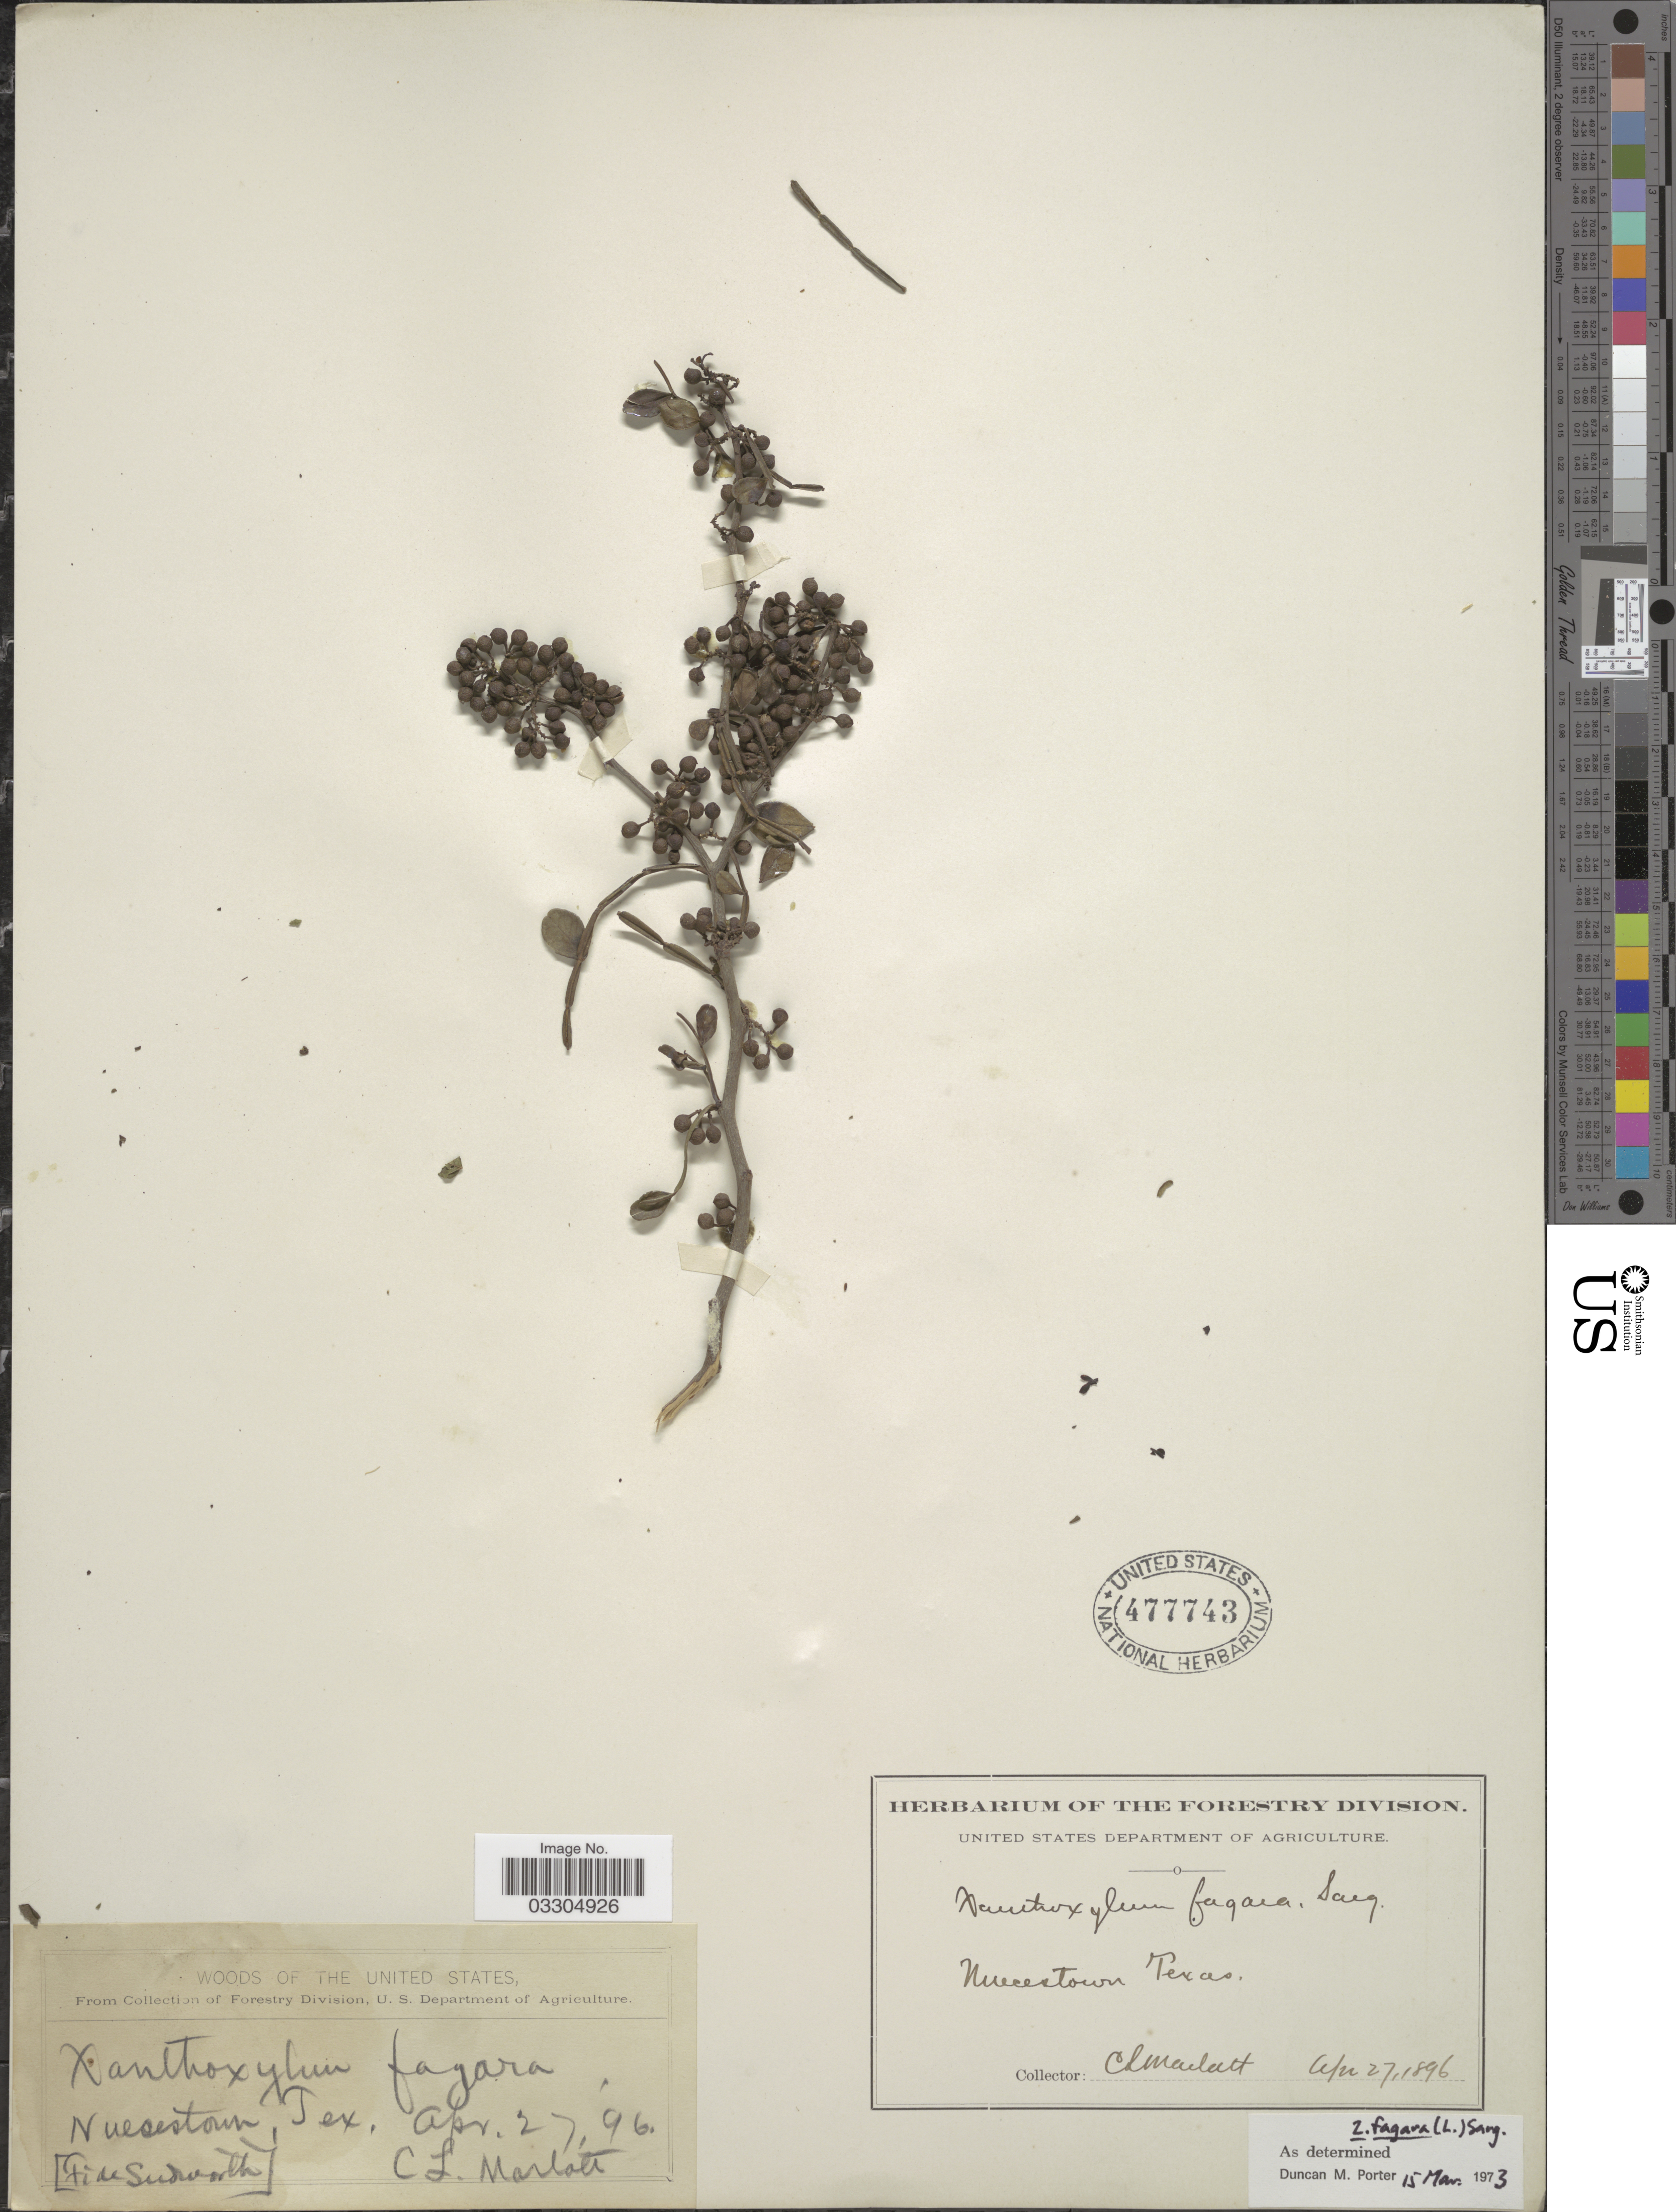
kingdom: Plantae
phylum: Tracheophyta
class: Magnoliopsida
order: Sapindales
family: Rutaceae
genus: Zanthoxylum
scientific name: Zanthoxylum fagara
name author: (L.) Sarg.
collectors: C. Marlatt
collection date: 1896-04-27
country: United States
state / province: Texas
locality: Nuecestown.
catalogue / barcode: US 477743